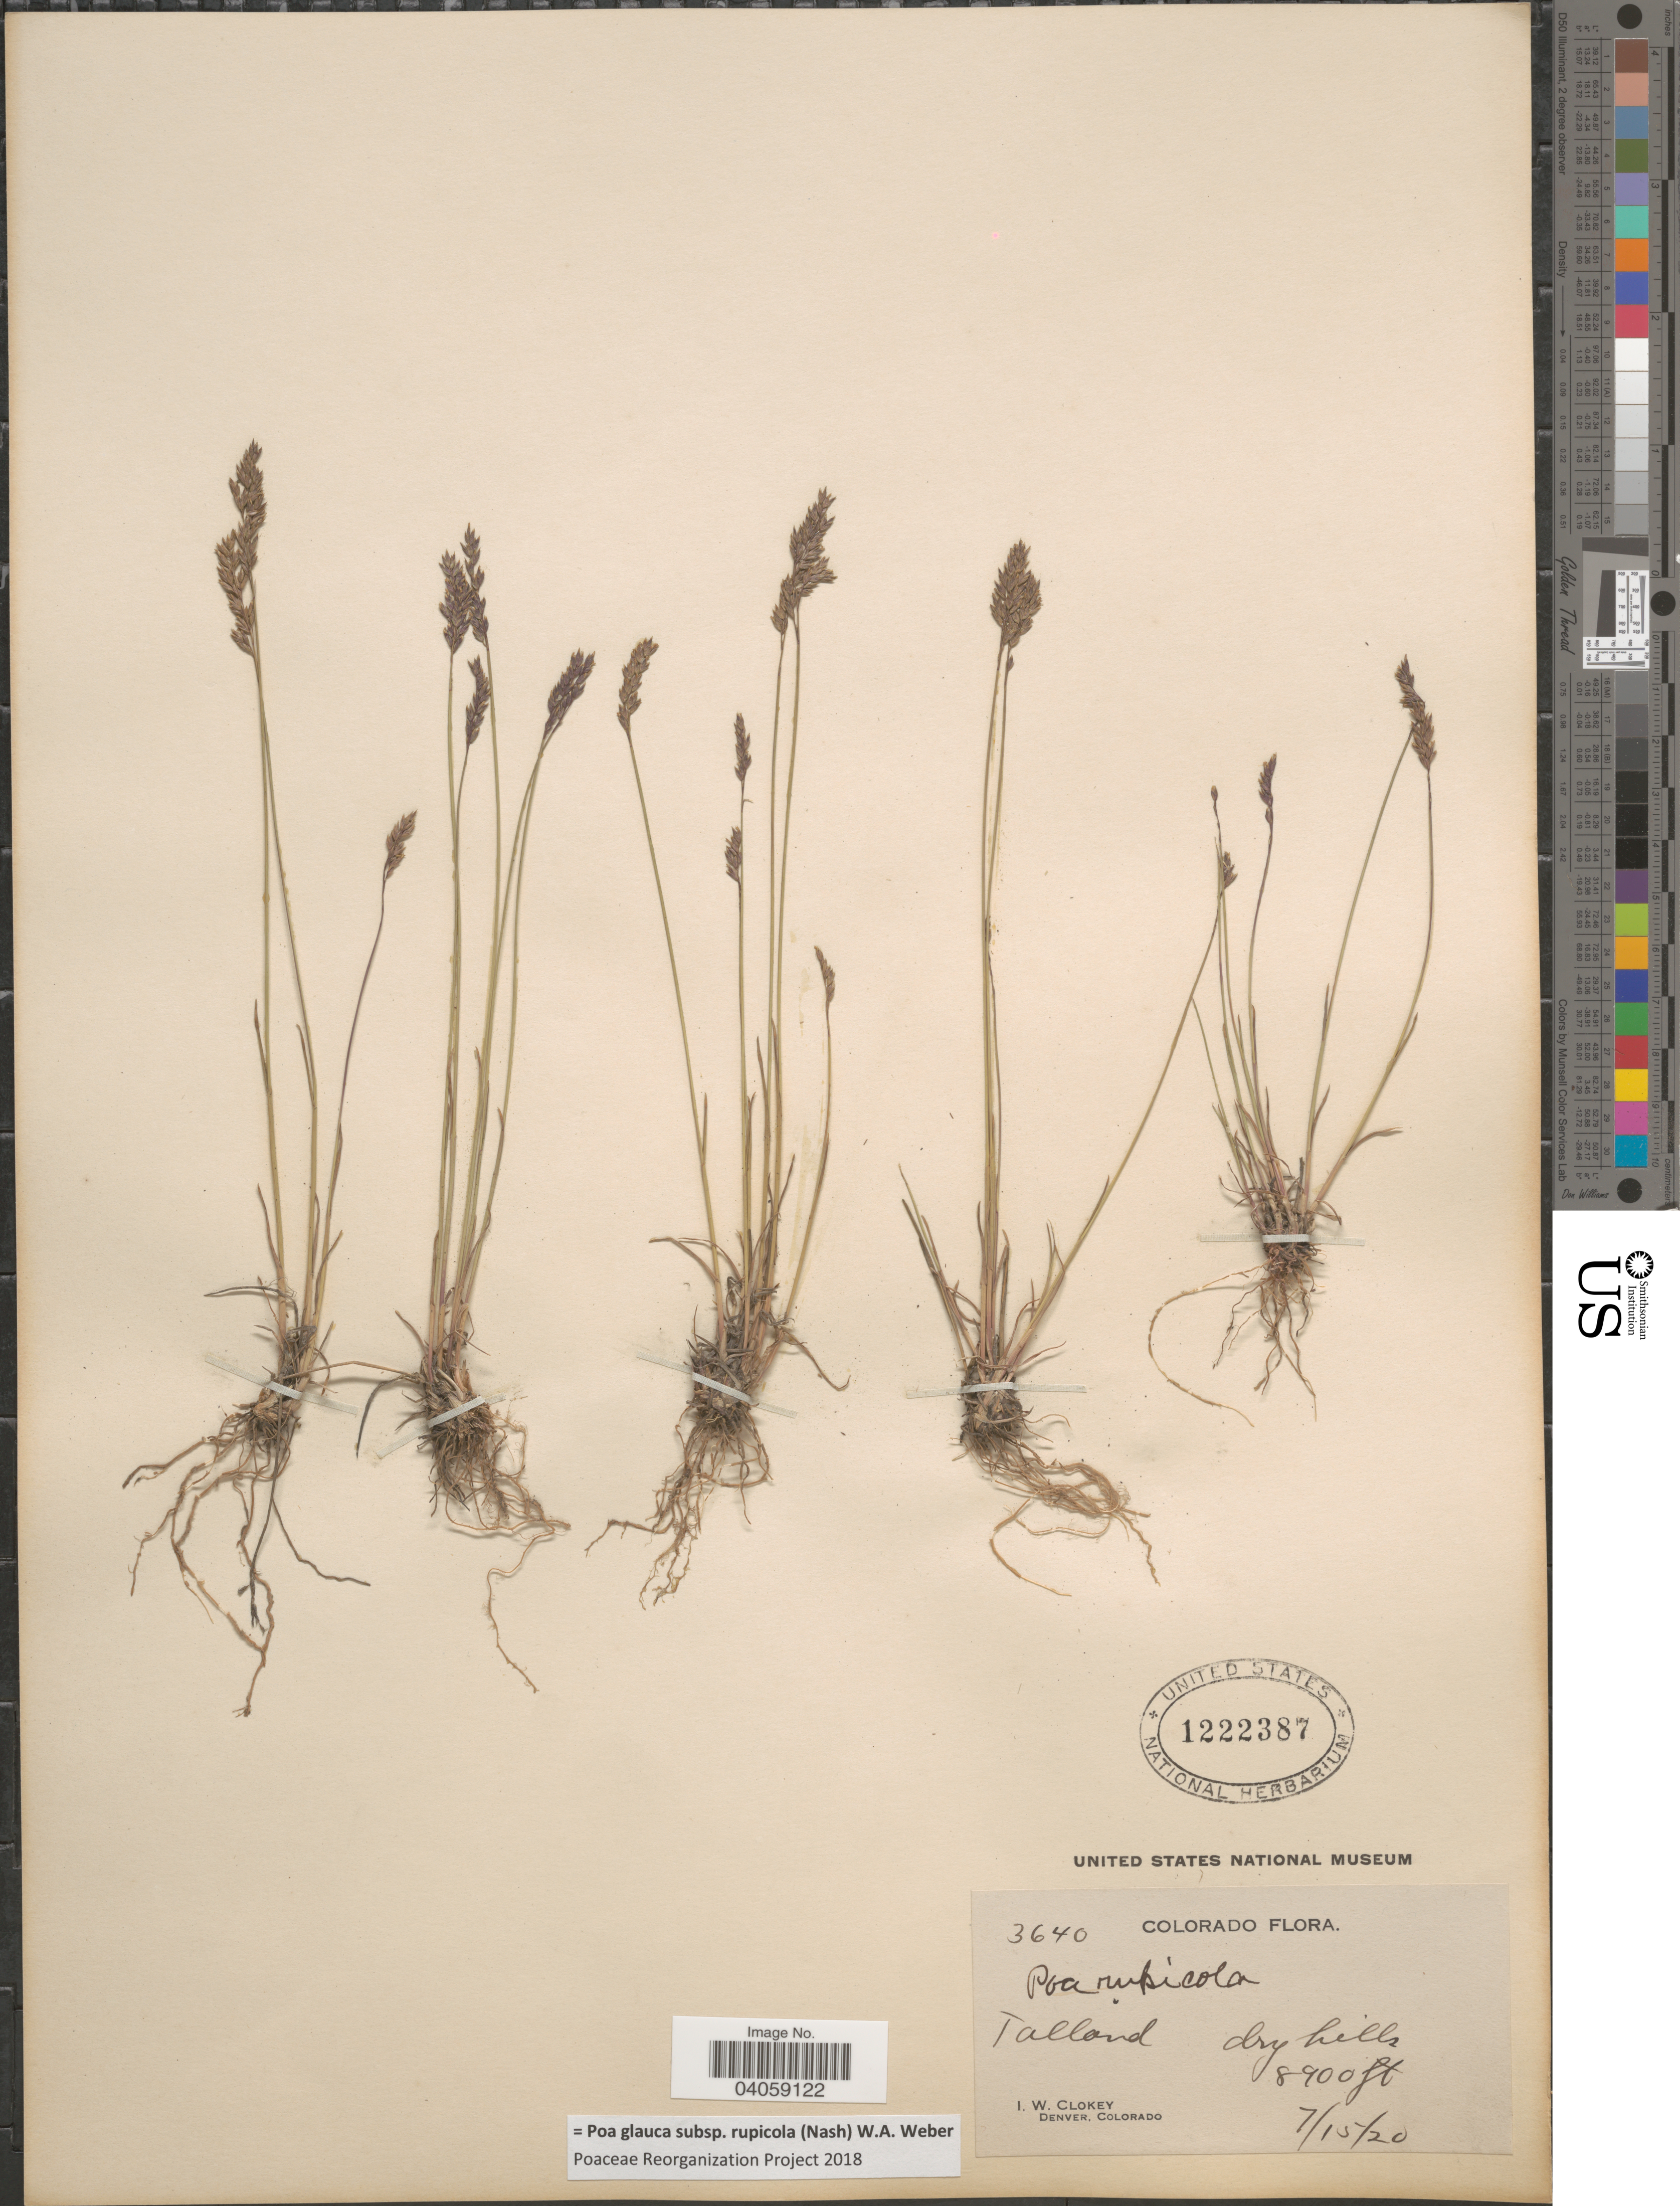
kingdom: Plantae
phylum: Tracheophyta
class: Liliopsida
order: Poales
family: Poaceae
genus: Poa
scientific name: Poa glauca subsp. rupicola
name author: (Nash) W.A. Weber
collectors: I. W. Clokey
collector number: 3640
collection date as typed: Transcribed d/m/y: 15/7/20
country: United States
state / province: Colorado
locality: Tolland. Dry hills.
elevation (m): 2713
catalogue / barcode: US 1222387